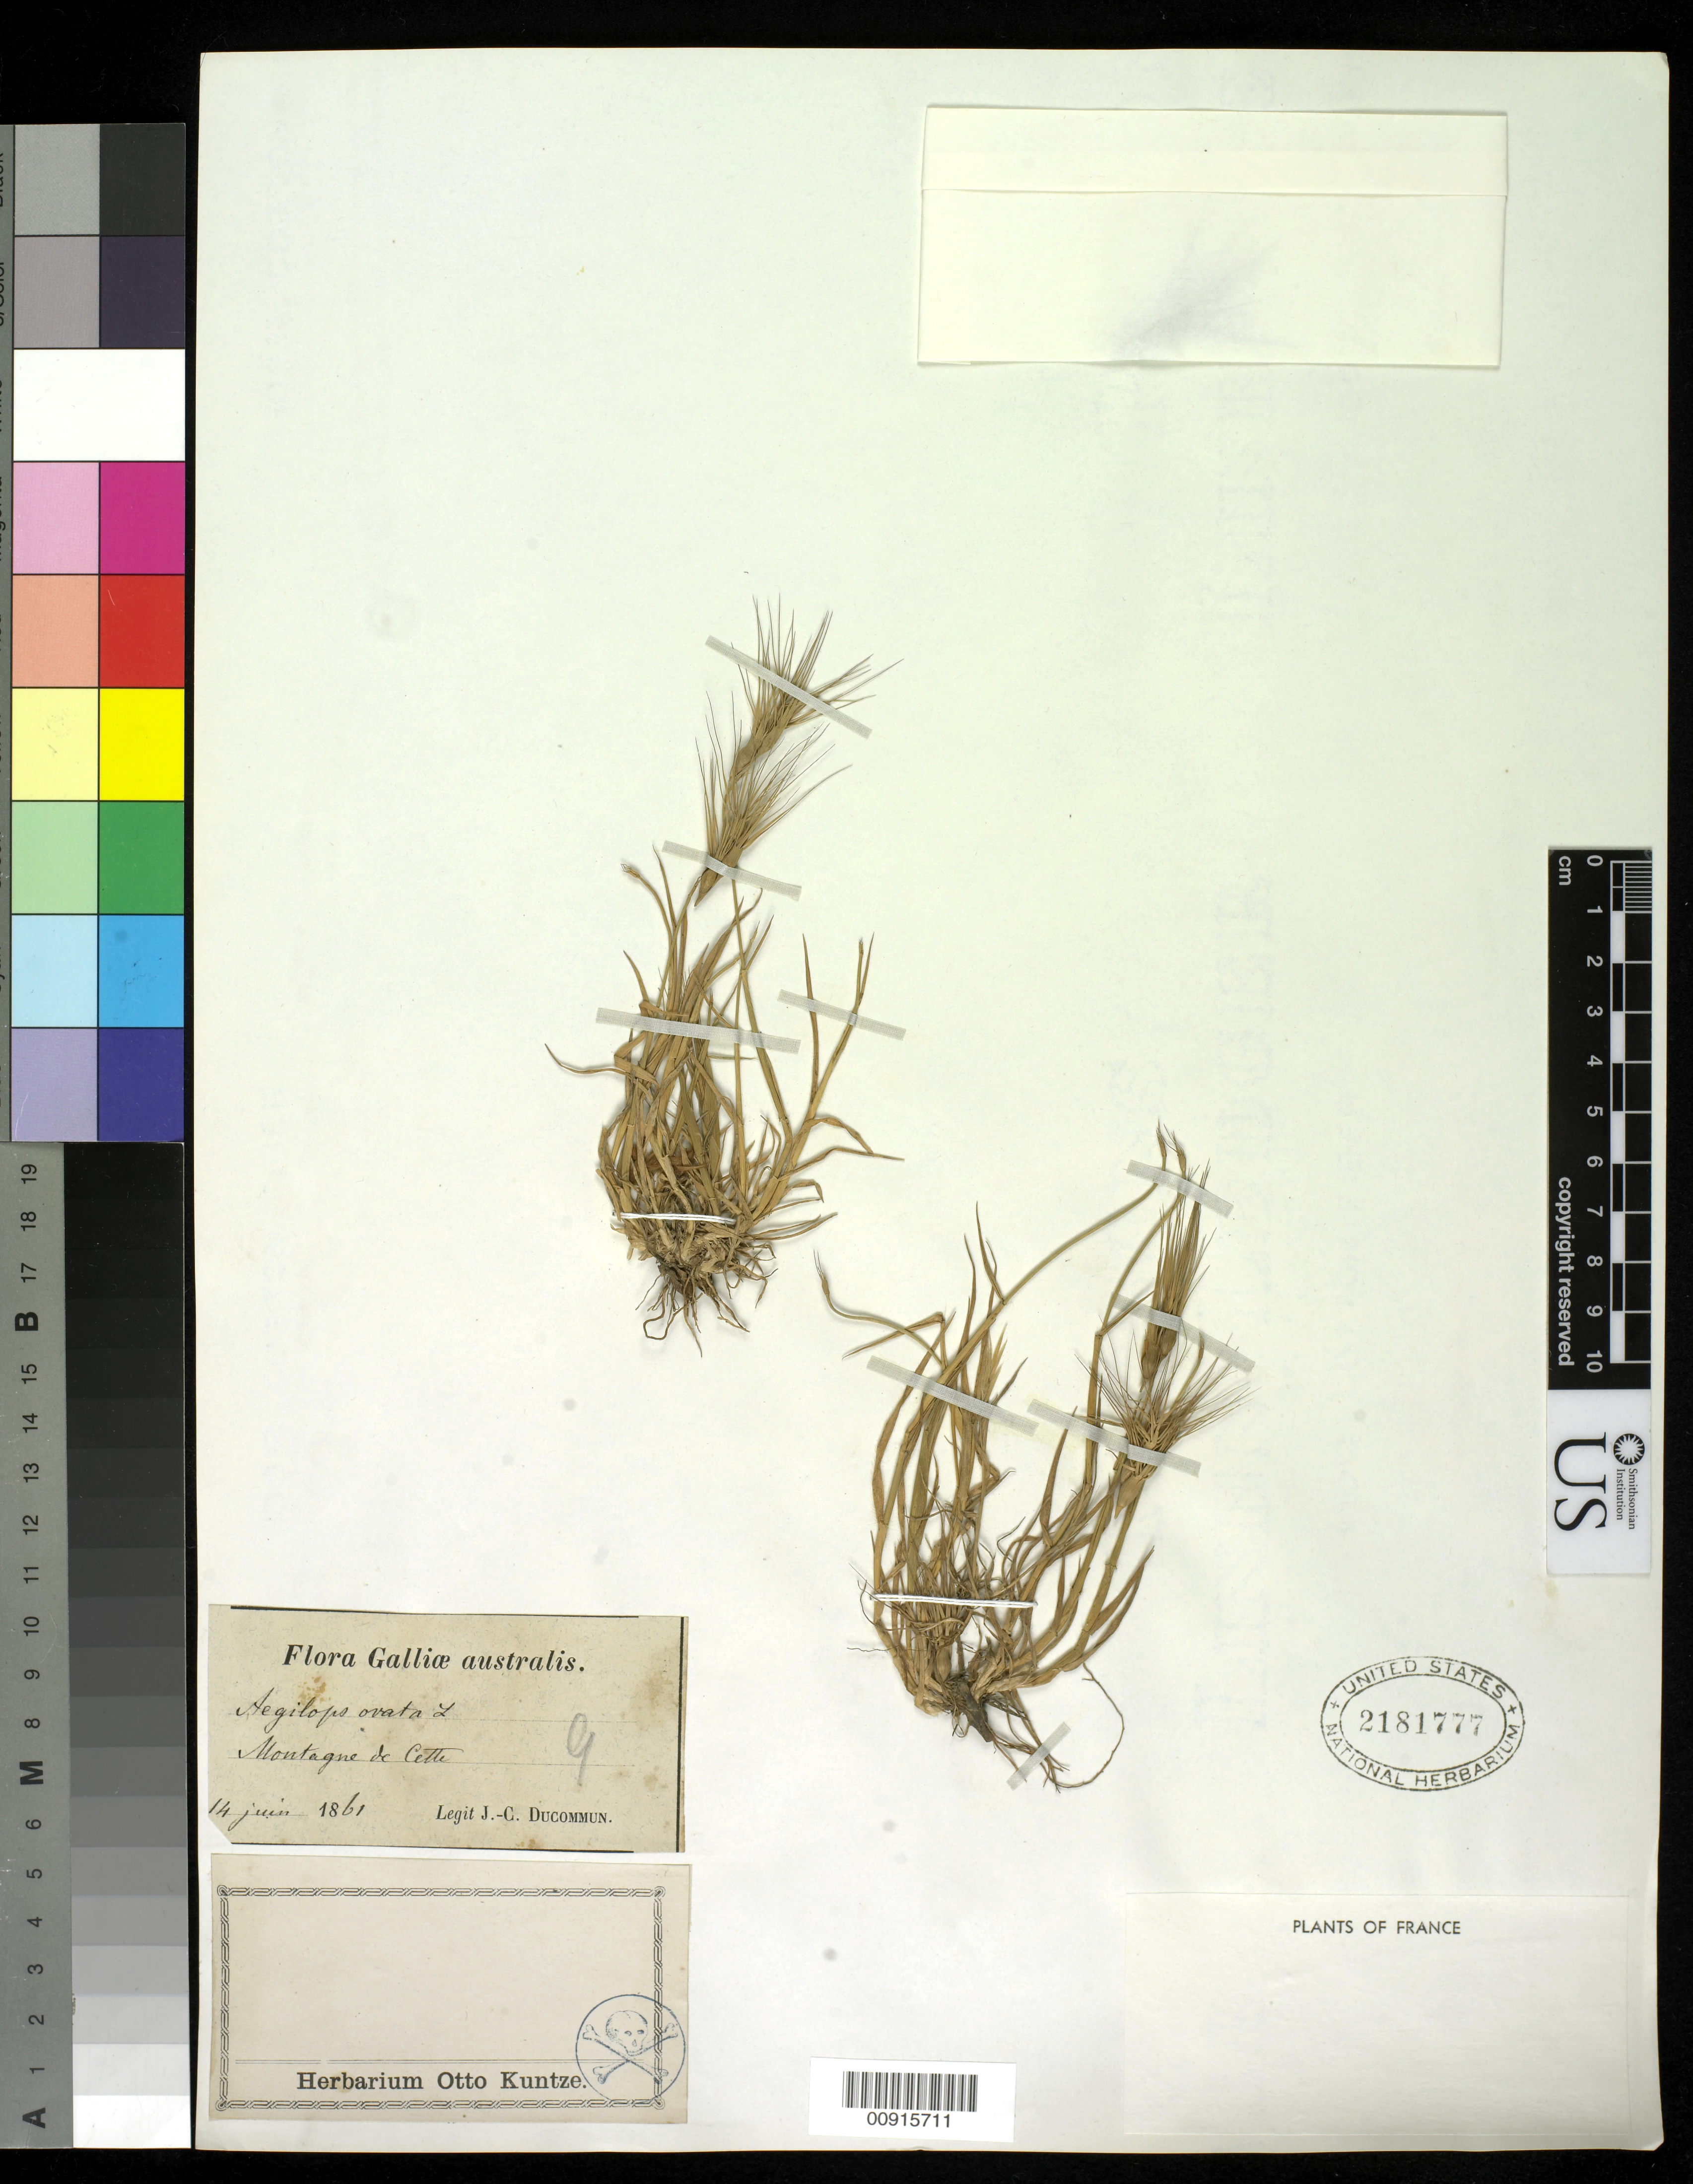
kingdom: Plantae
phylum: Tracheophyta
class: Liliopsida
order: Poales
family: Poaceae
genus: Aegilops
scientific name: Aegilops neglecta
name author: Req. ex Bertol.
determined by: Poaceae Reorganization Project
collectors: J. Ducommun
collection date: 1861-06-14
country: France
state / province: Nouvelle-Aquitaine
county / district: Pyrénées-Atlantiques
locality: Cette, on the mountain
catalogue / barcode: US 2181777